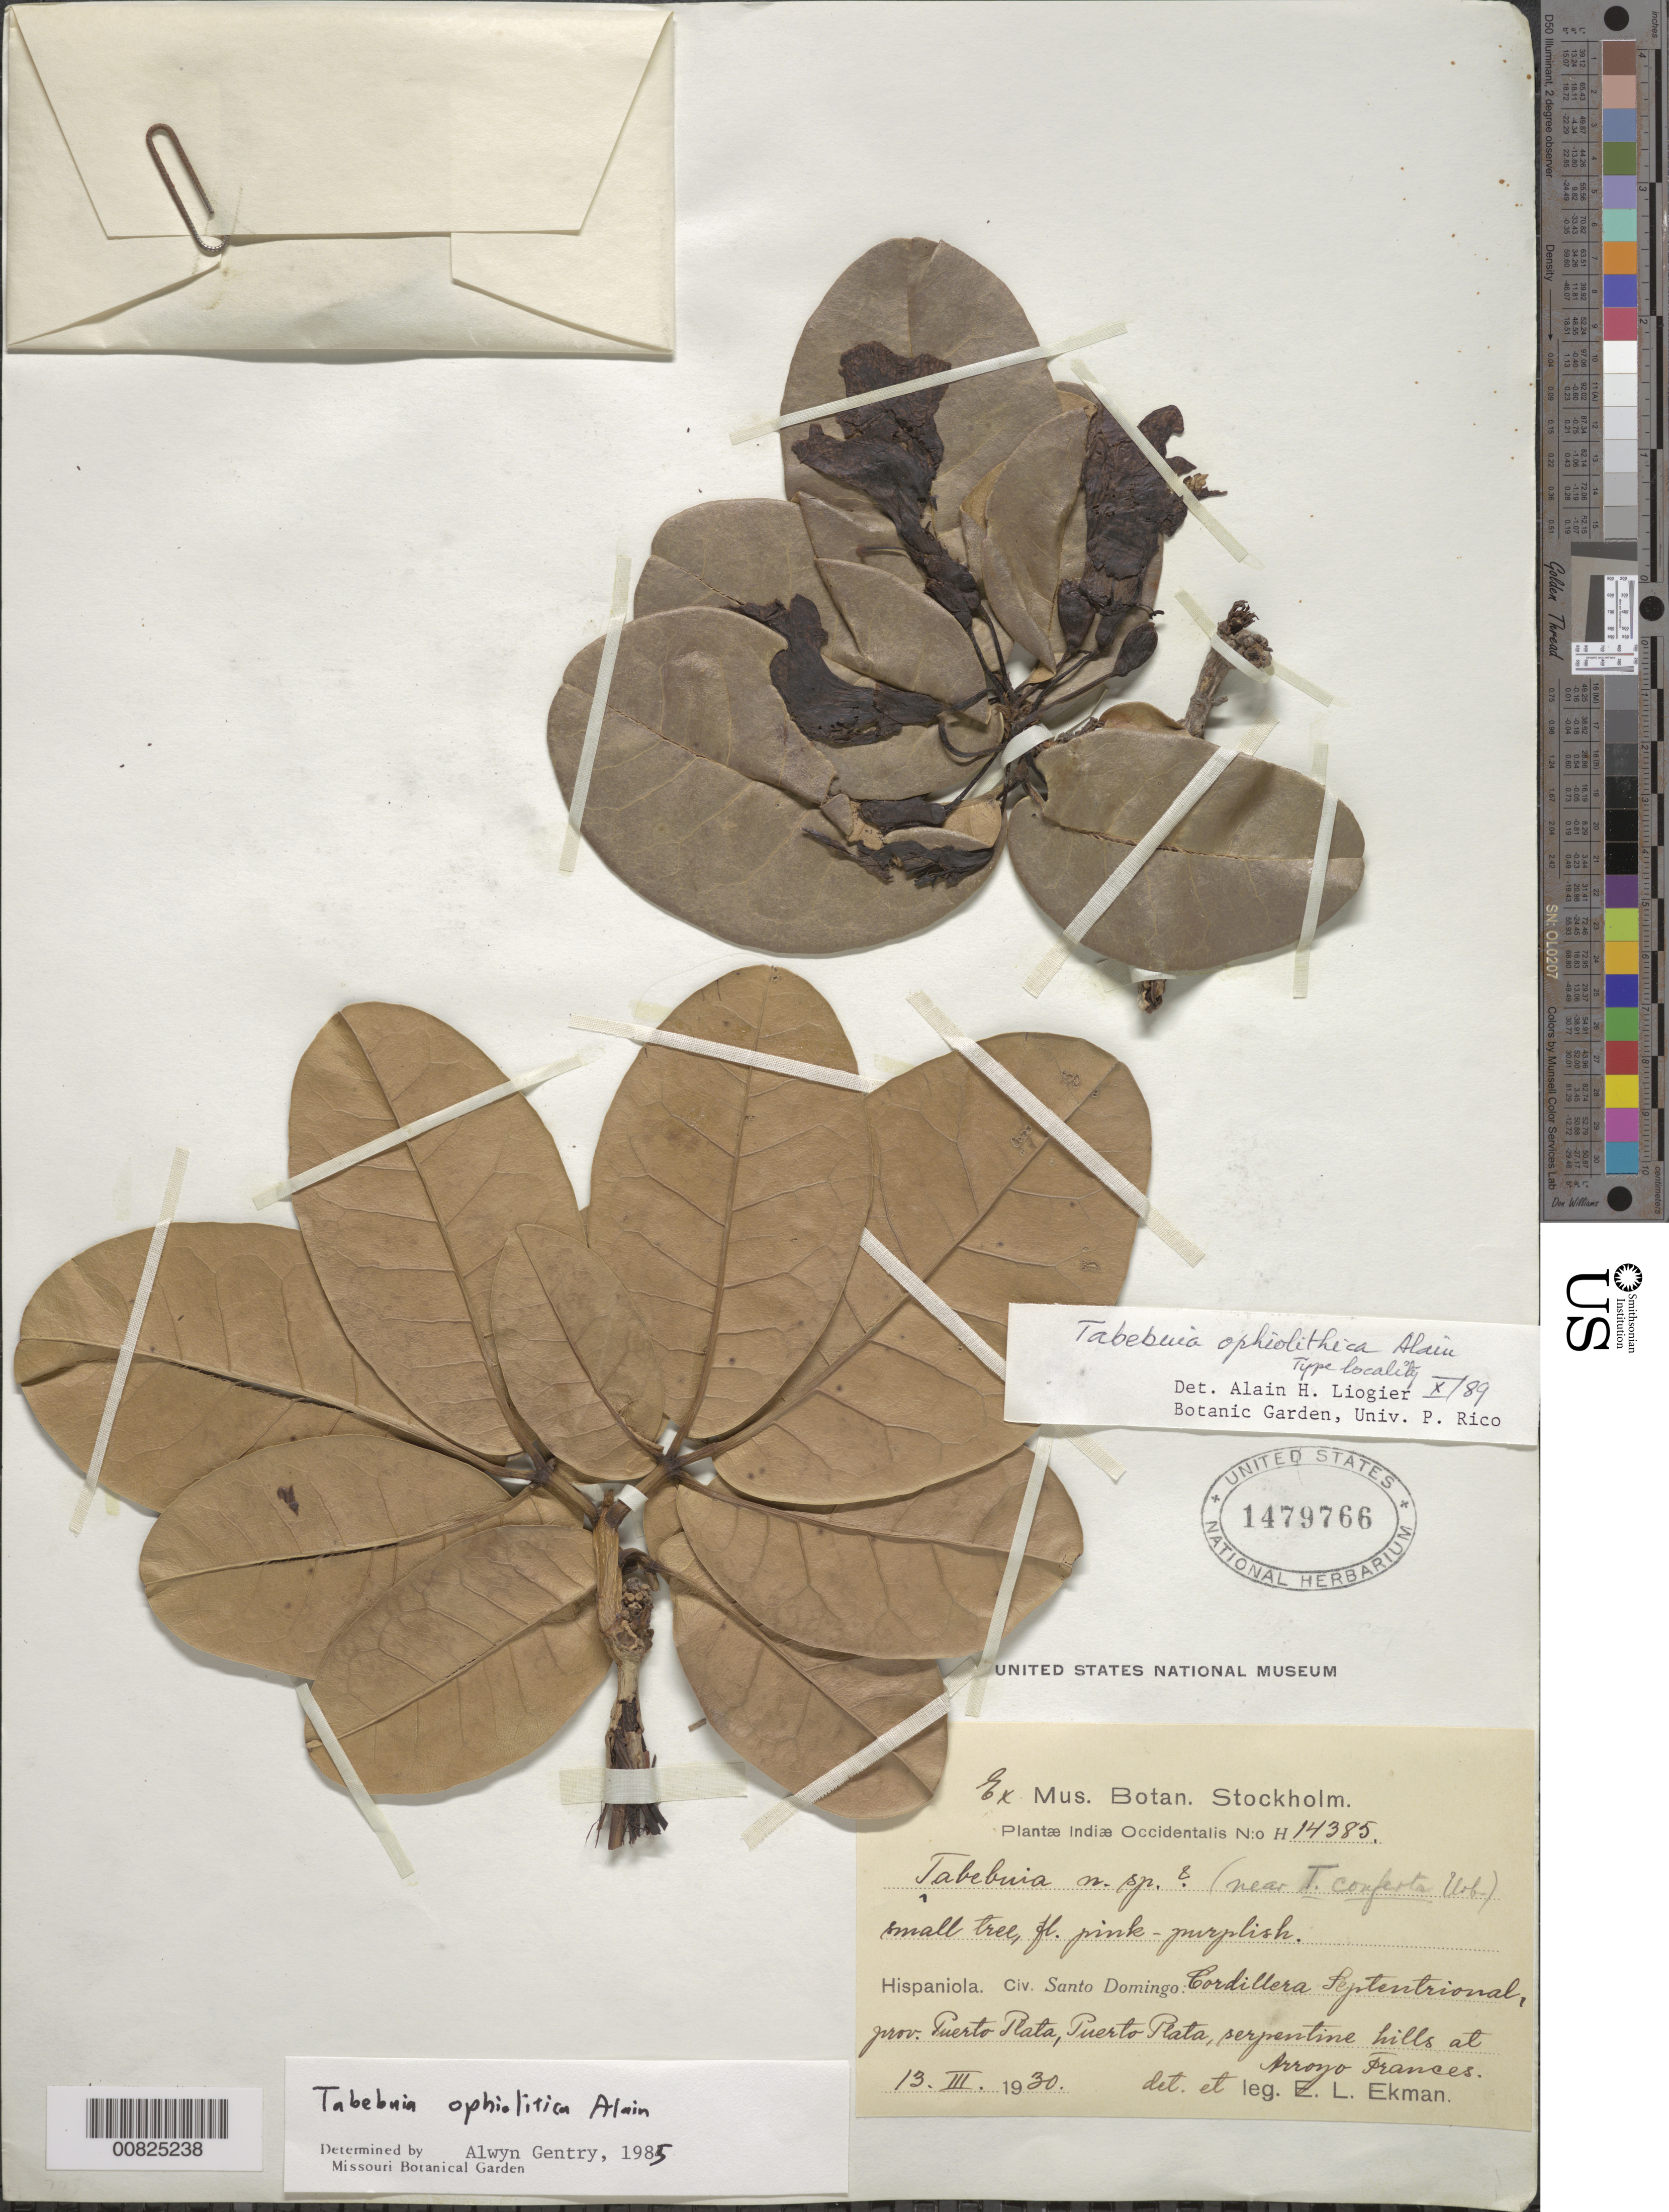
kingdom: Plantae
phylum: Tracheophyta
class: Magnoliopsida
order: Lamiales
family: Bignoniaceae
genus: Tabebuia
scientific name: Tabebuia ophiolithica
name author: Alain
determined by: Liogier, Alain H.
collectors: E. L. Ekman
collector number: H 14385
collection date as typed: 13 Mar 1930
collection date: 1930-03-13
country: Dominican Republic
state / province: Puerto Plata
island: Hispaniola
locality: Cordillera Septentrional, Puerto Plata, Arroyo Francés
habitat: Serpentine hills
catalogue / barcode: US 1479766